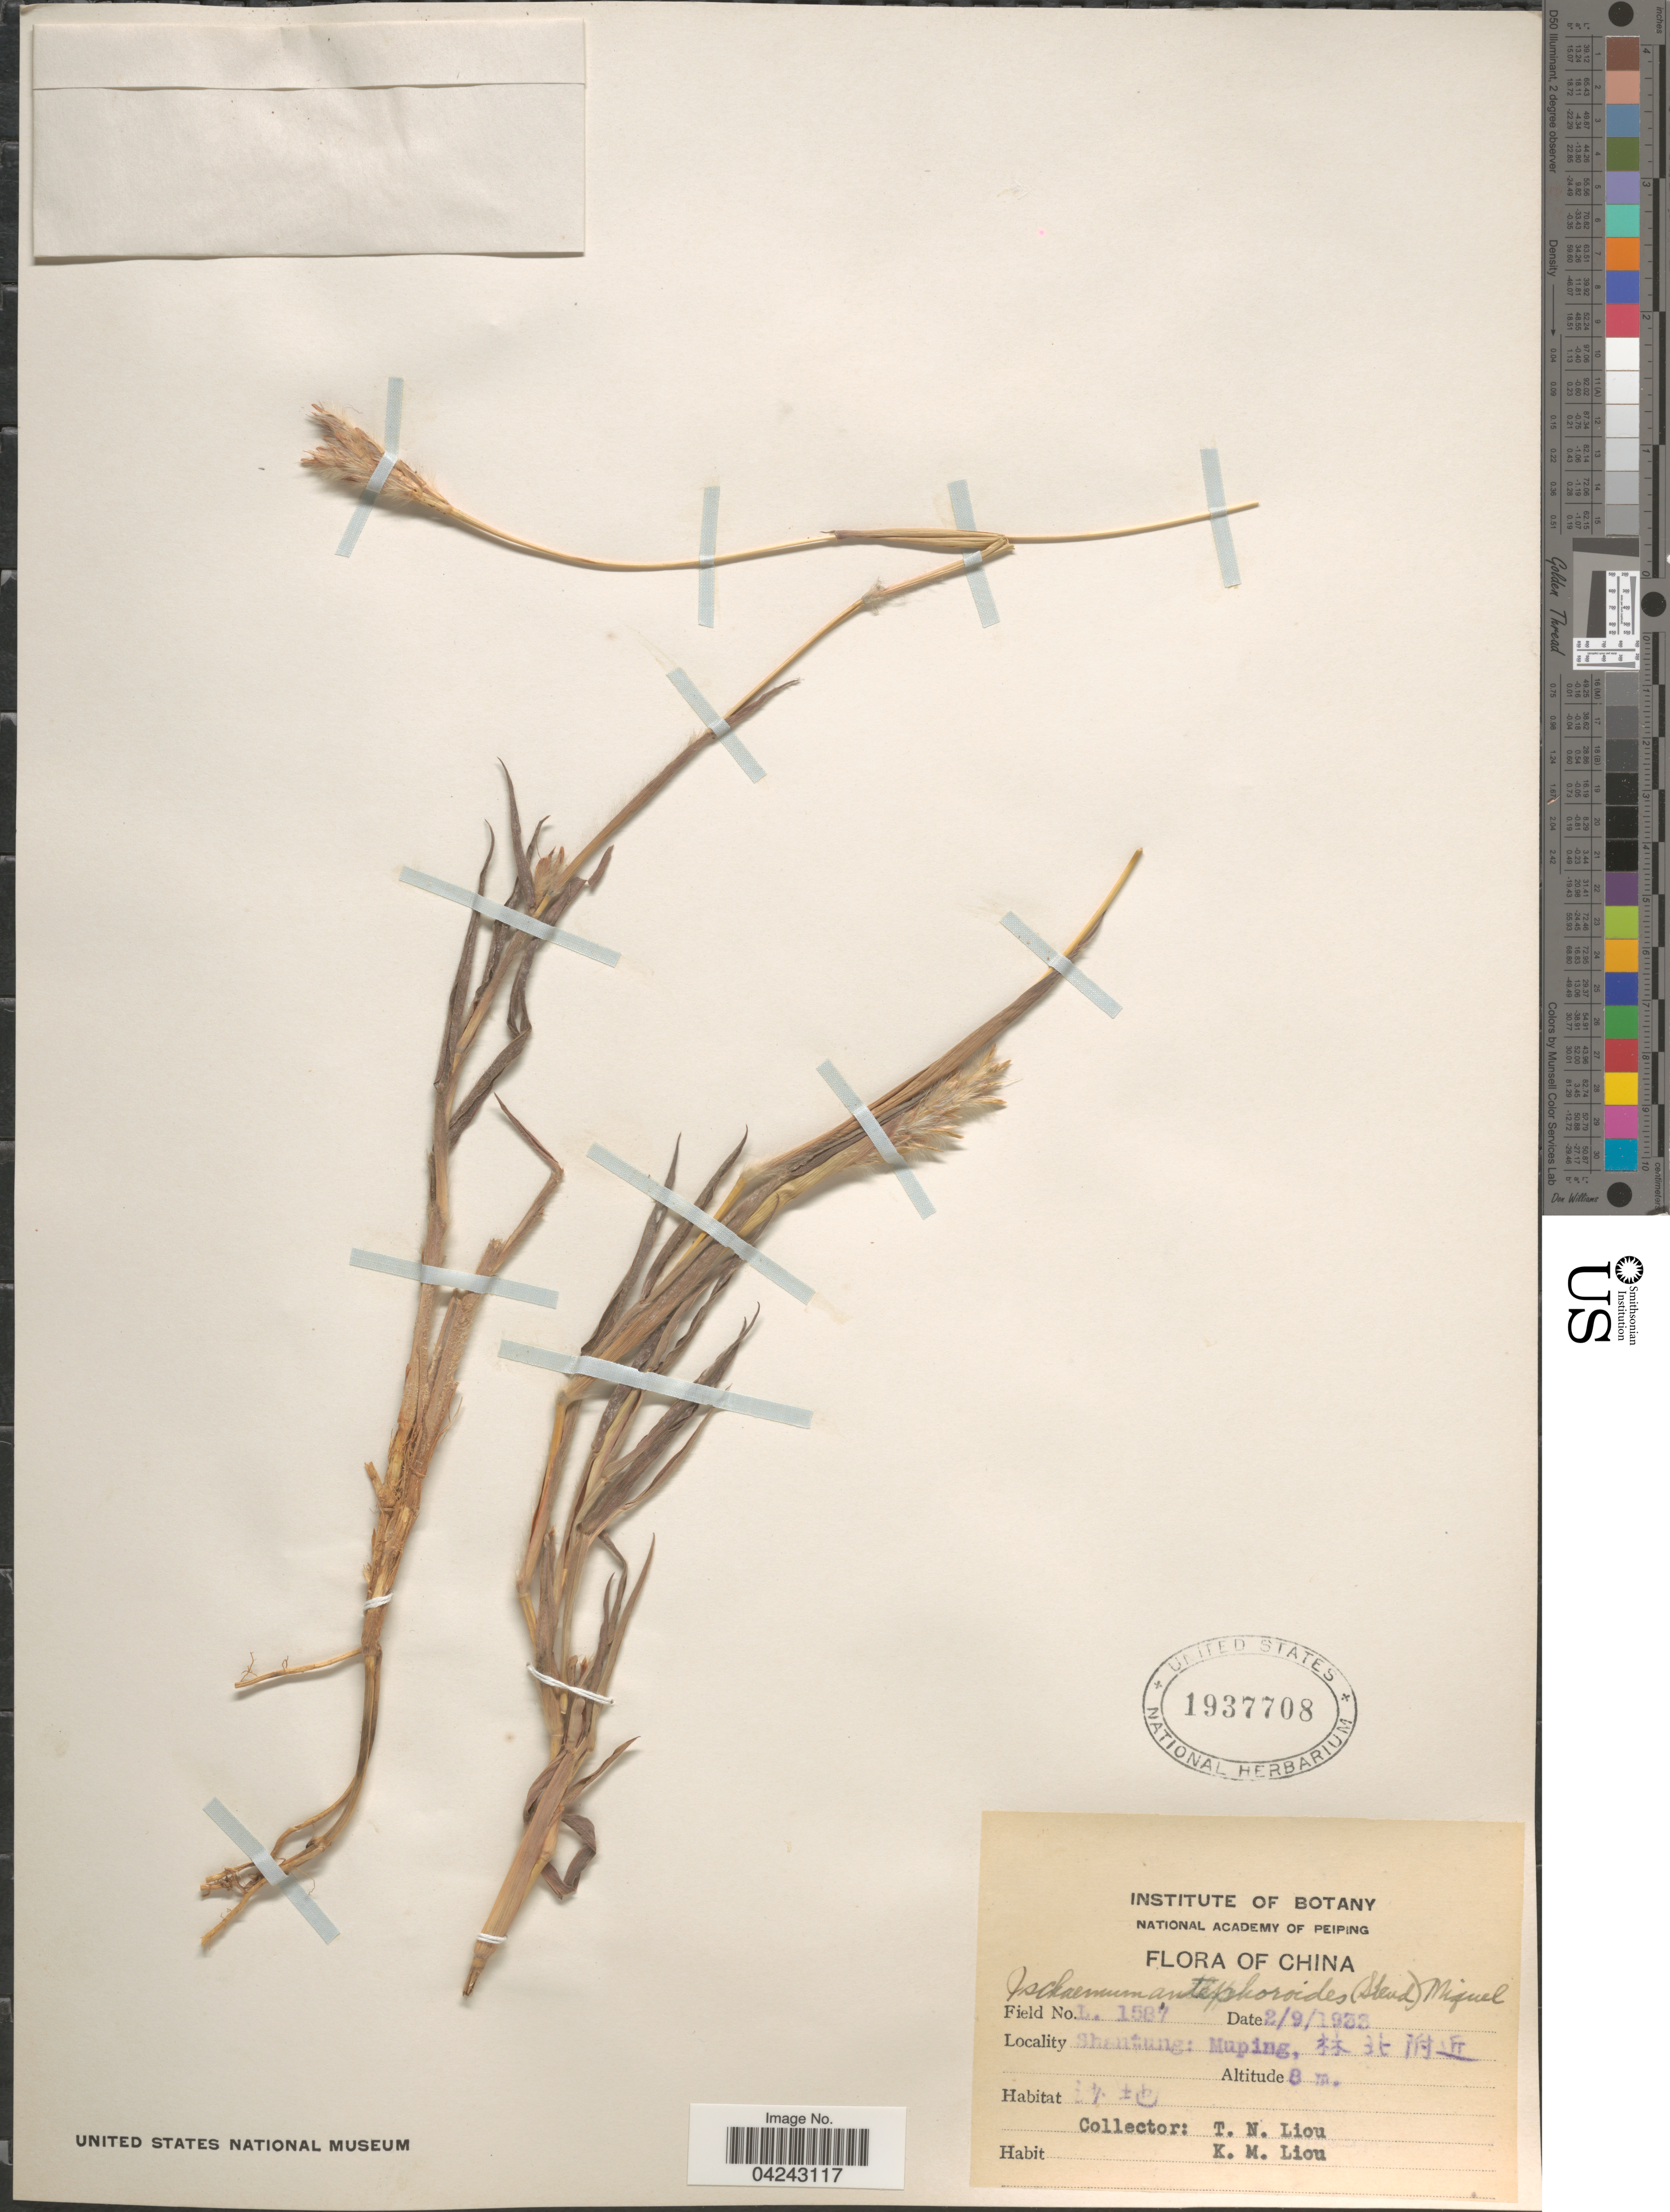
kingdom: Plantae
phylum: Tracheophyta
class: Liliopsida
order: Poales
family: Poaceae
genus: Ischaemum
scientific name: Ischaemum anthephoroides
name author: (Steud.) Miq.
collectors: T. N. Liou & K. M. Liou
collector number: L. 1587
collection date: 1933-09-02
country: China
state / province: Shandong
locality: Shantung: Muping, X.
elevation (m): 8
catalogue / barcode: US 1937708